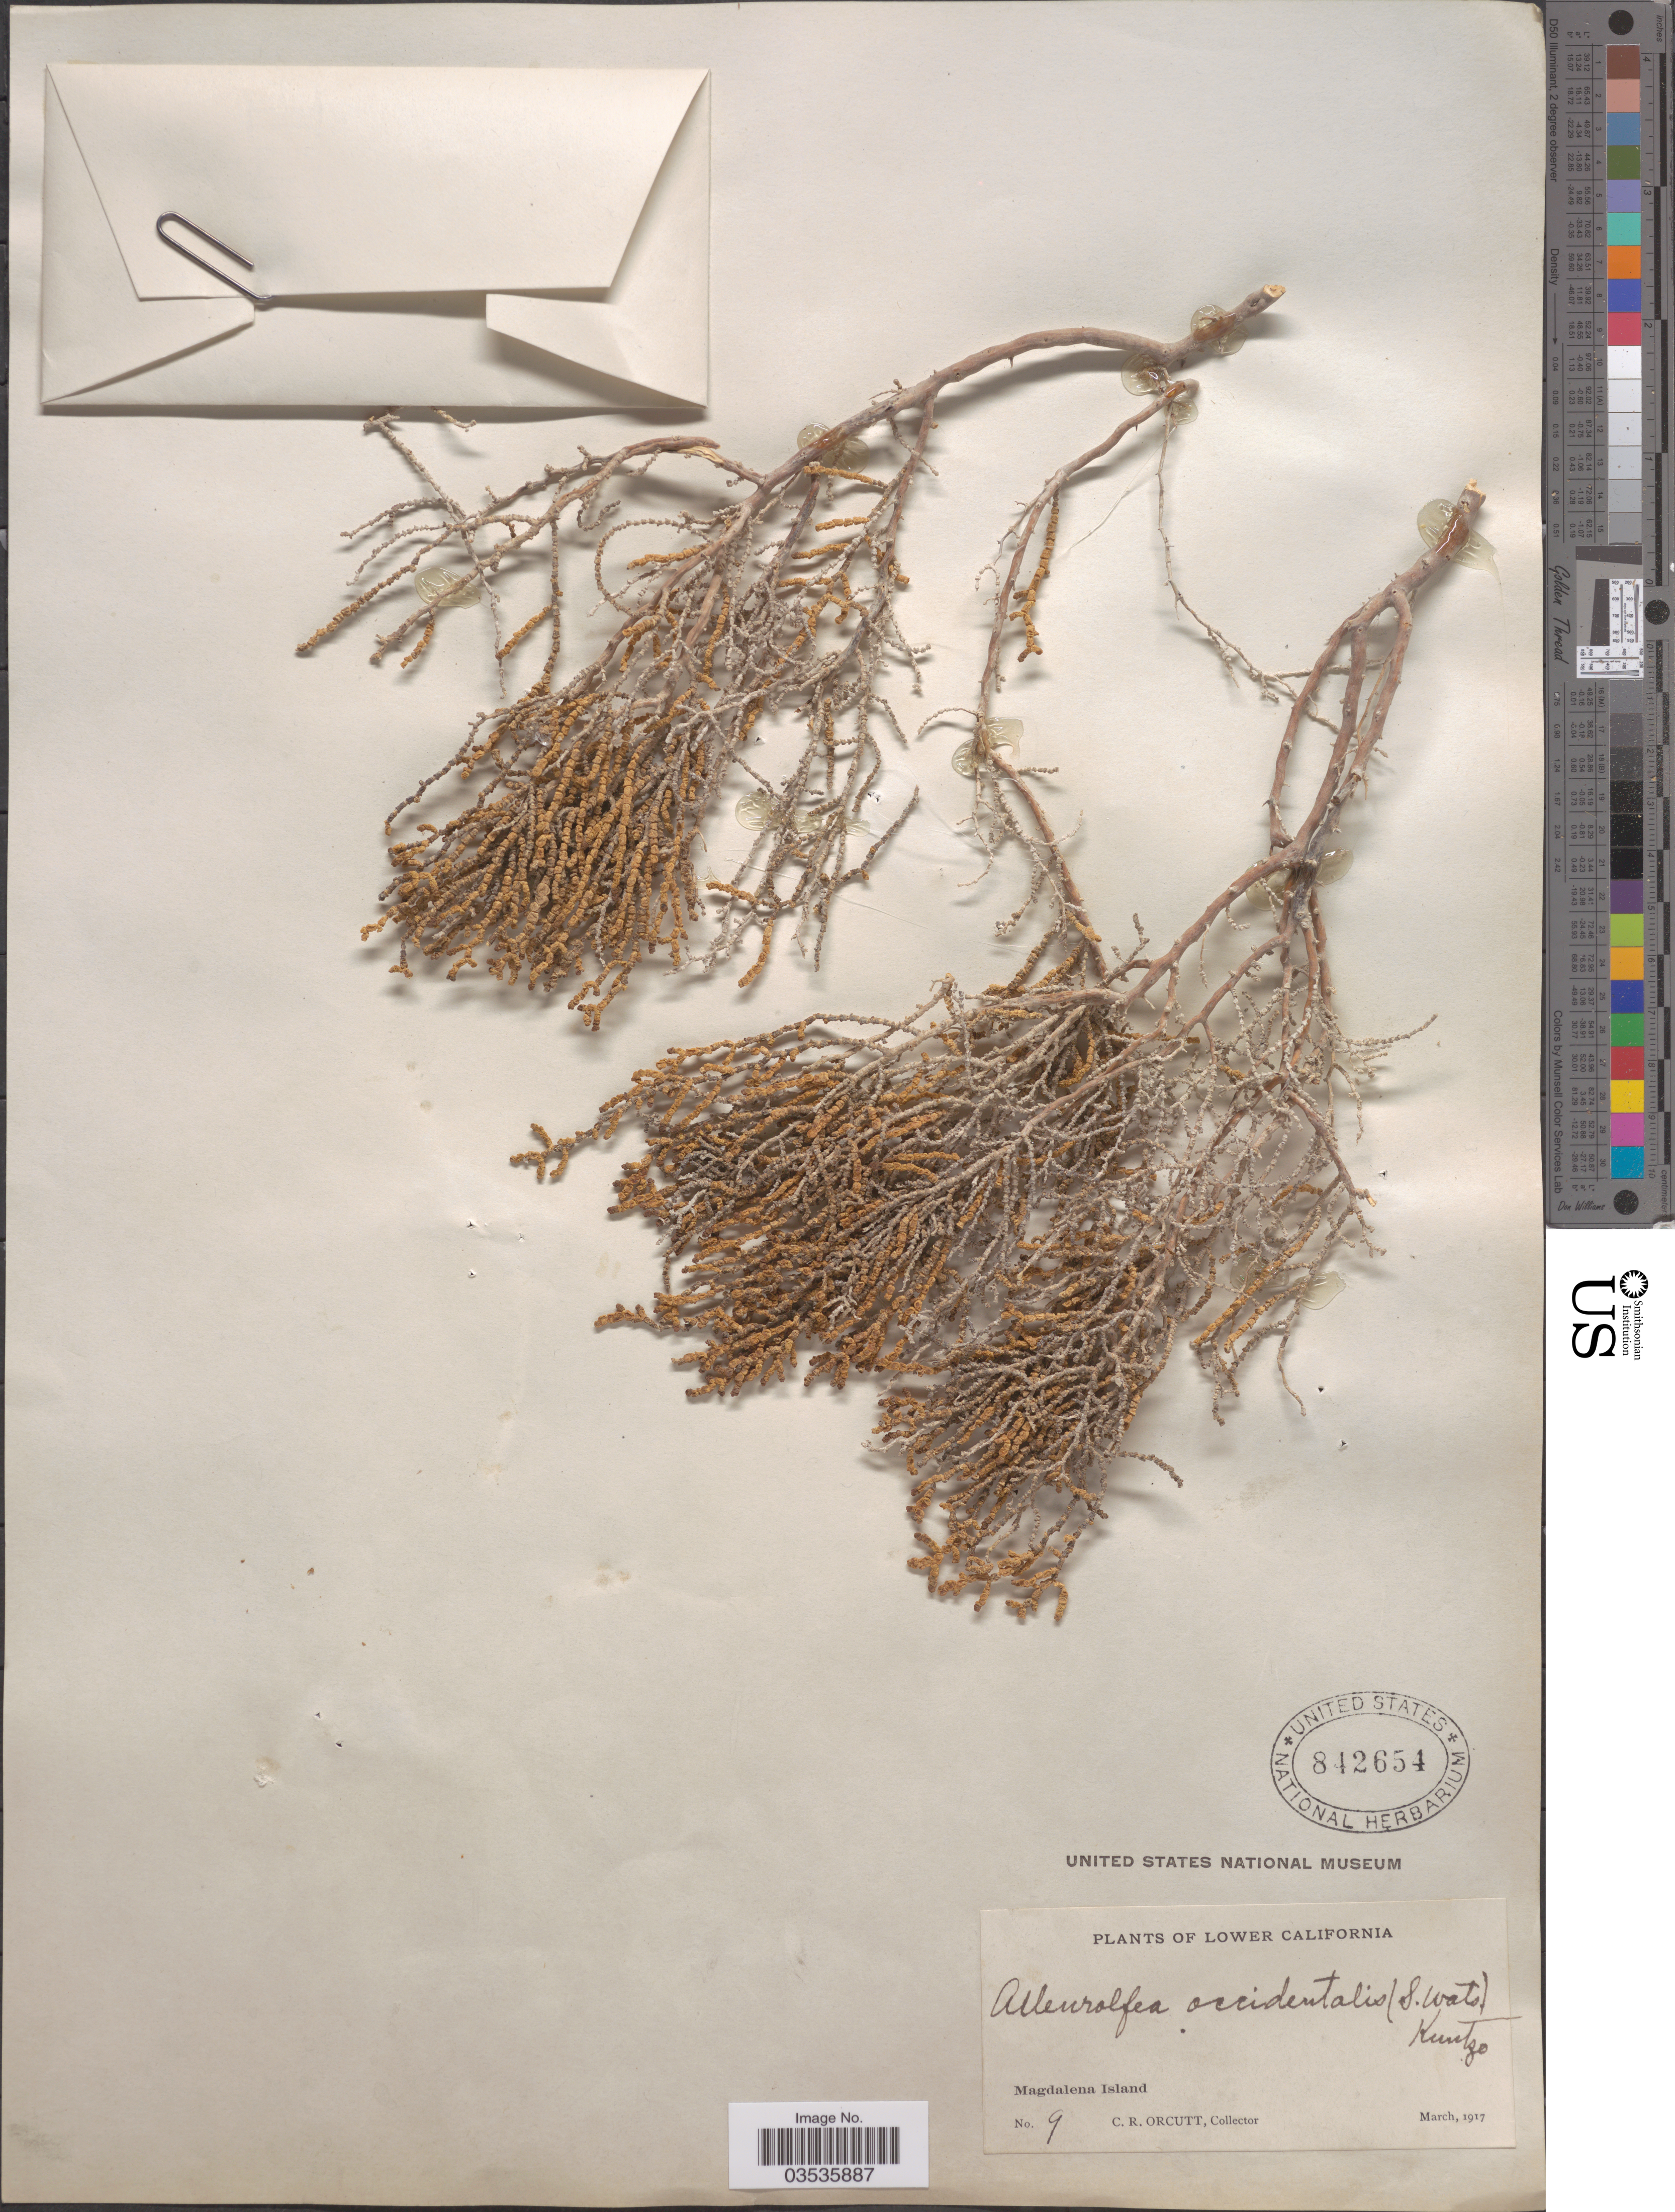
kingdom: Plantae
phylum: Tracheophyta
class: Magnoliopsida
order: Caryophyllales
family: Amaranthaceae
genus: Allenrolfea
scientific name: Allenrolfea occidentalis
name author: (S. Watson) Kuntze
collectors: C. R. Orcutt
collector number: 9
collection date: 1917-03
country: Mexico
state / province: Baja California Sur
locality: Lower California. Magdalena Island.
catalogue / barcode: US 842654